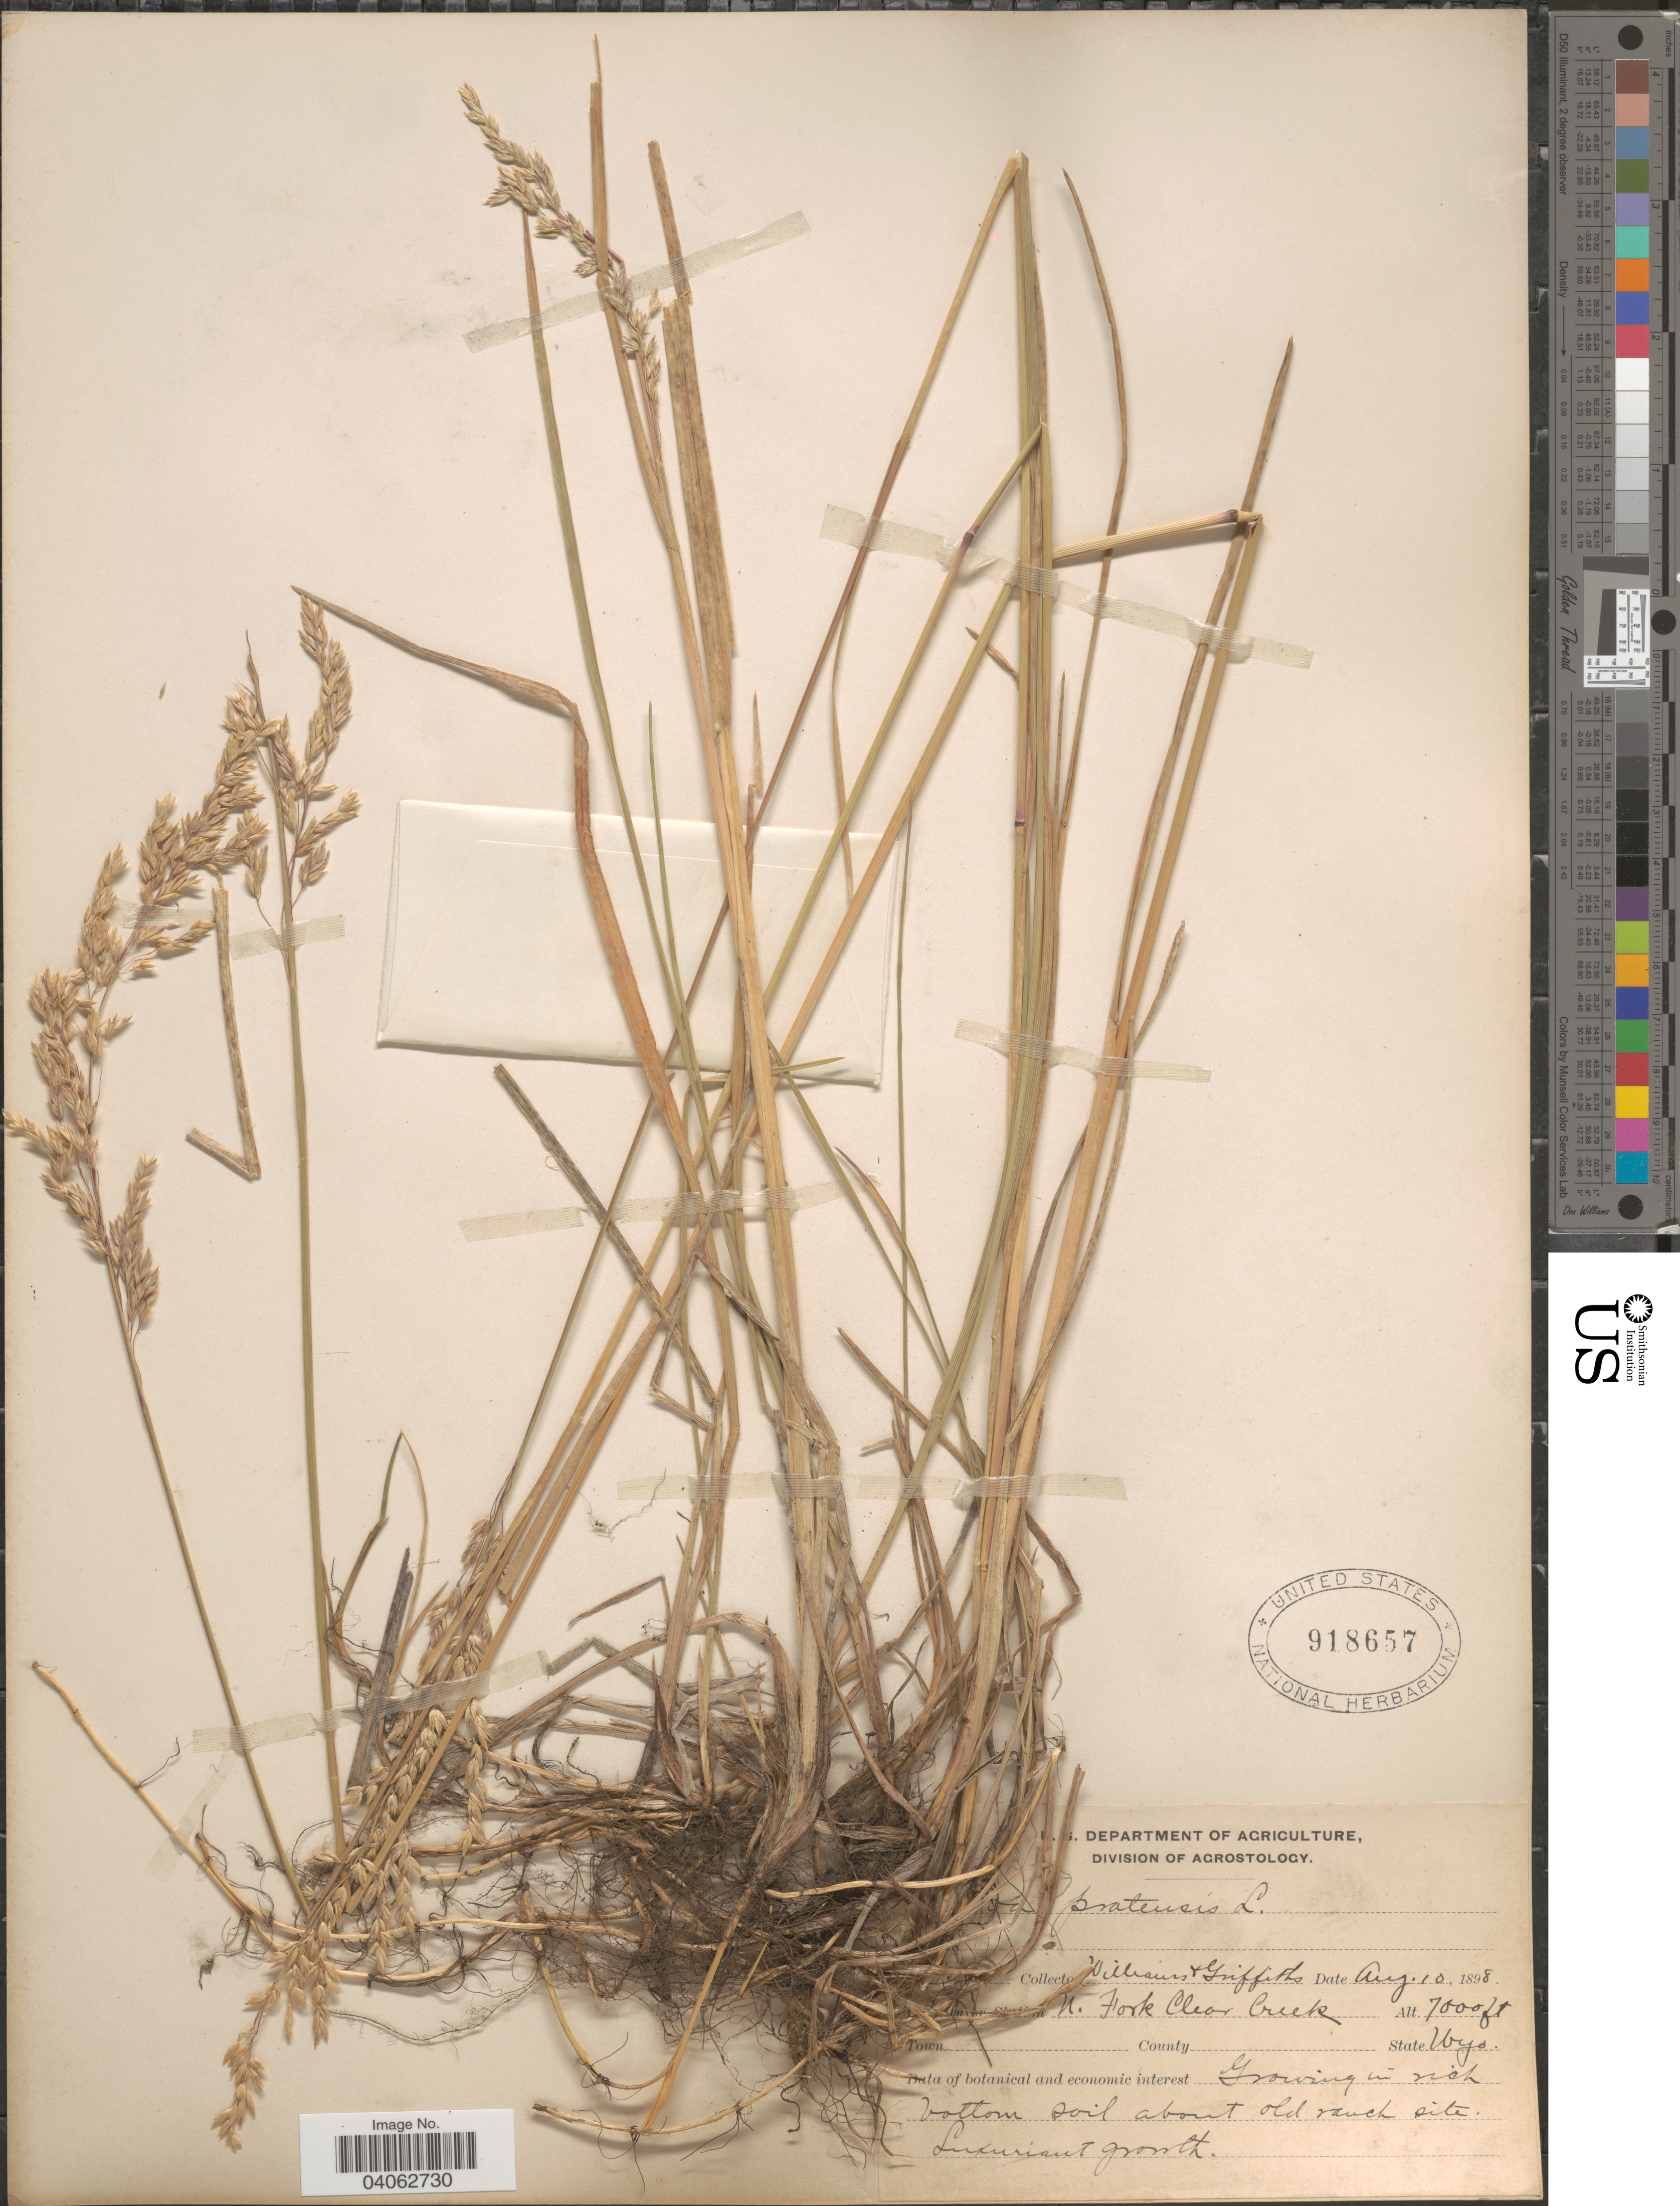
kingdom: Plantae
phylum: Tracheophyta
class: Liliopsida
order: Poales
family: Poaceae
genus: Poa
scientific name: Poa pratensis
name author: L.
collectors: -- Williams & -- Griffiths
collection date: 1898-08-10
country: United States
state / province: Wyoming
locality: N. Fork Clear Creek.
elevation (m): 2134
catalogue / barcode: US 918657